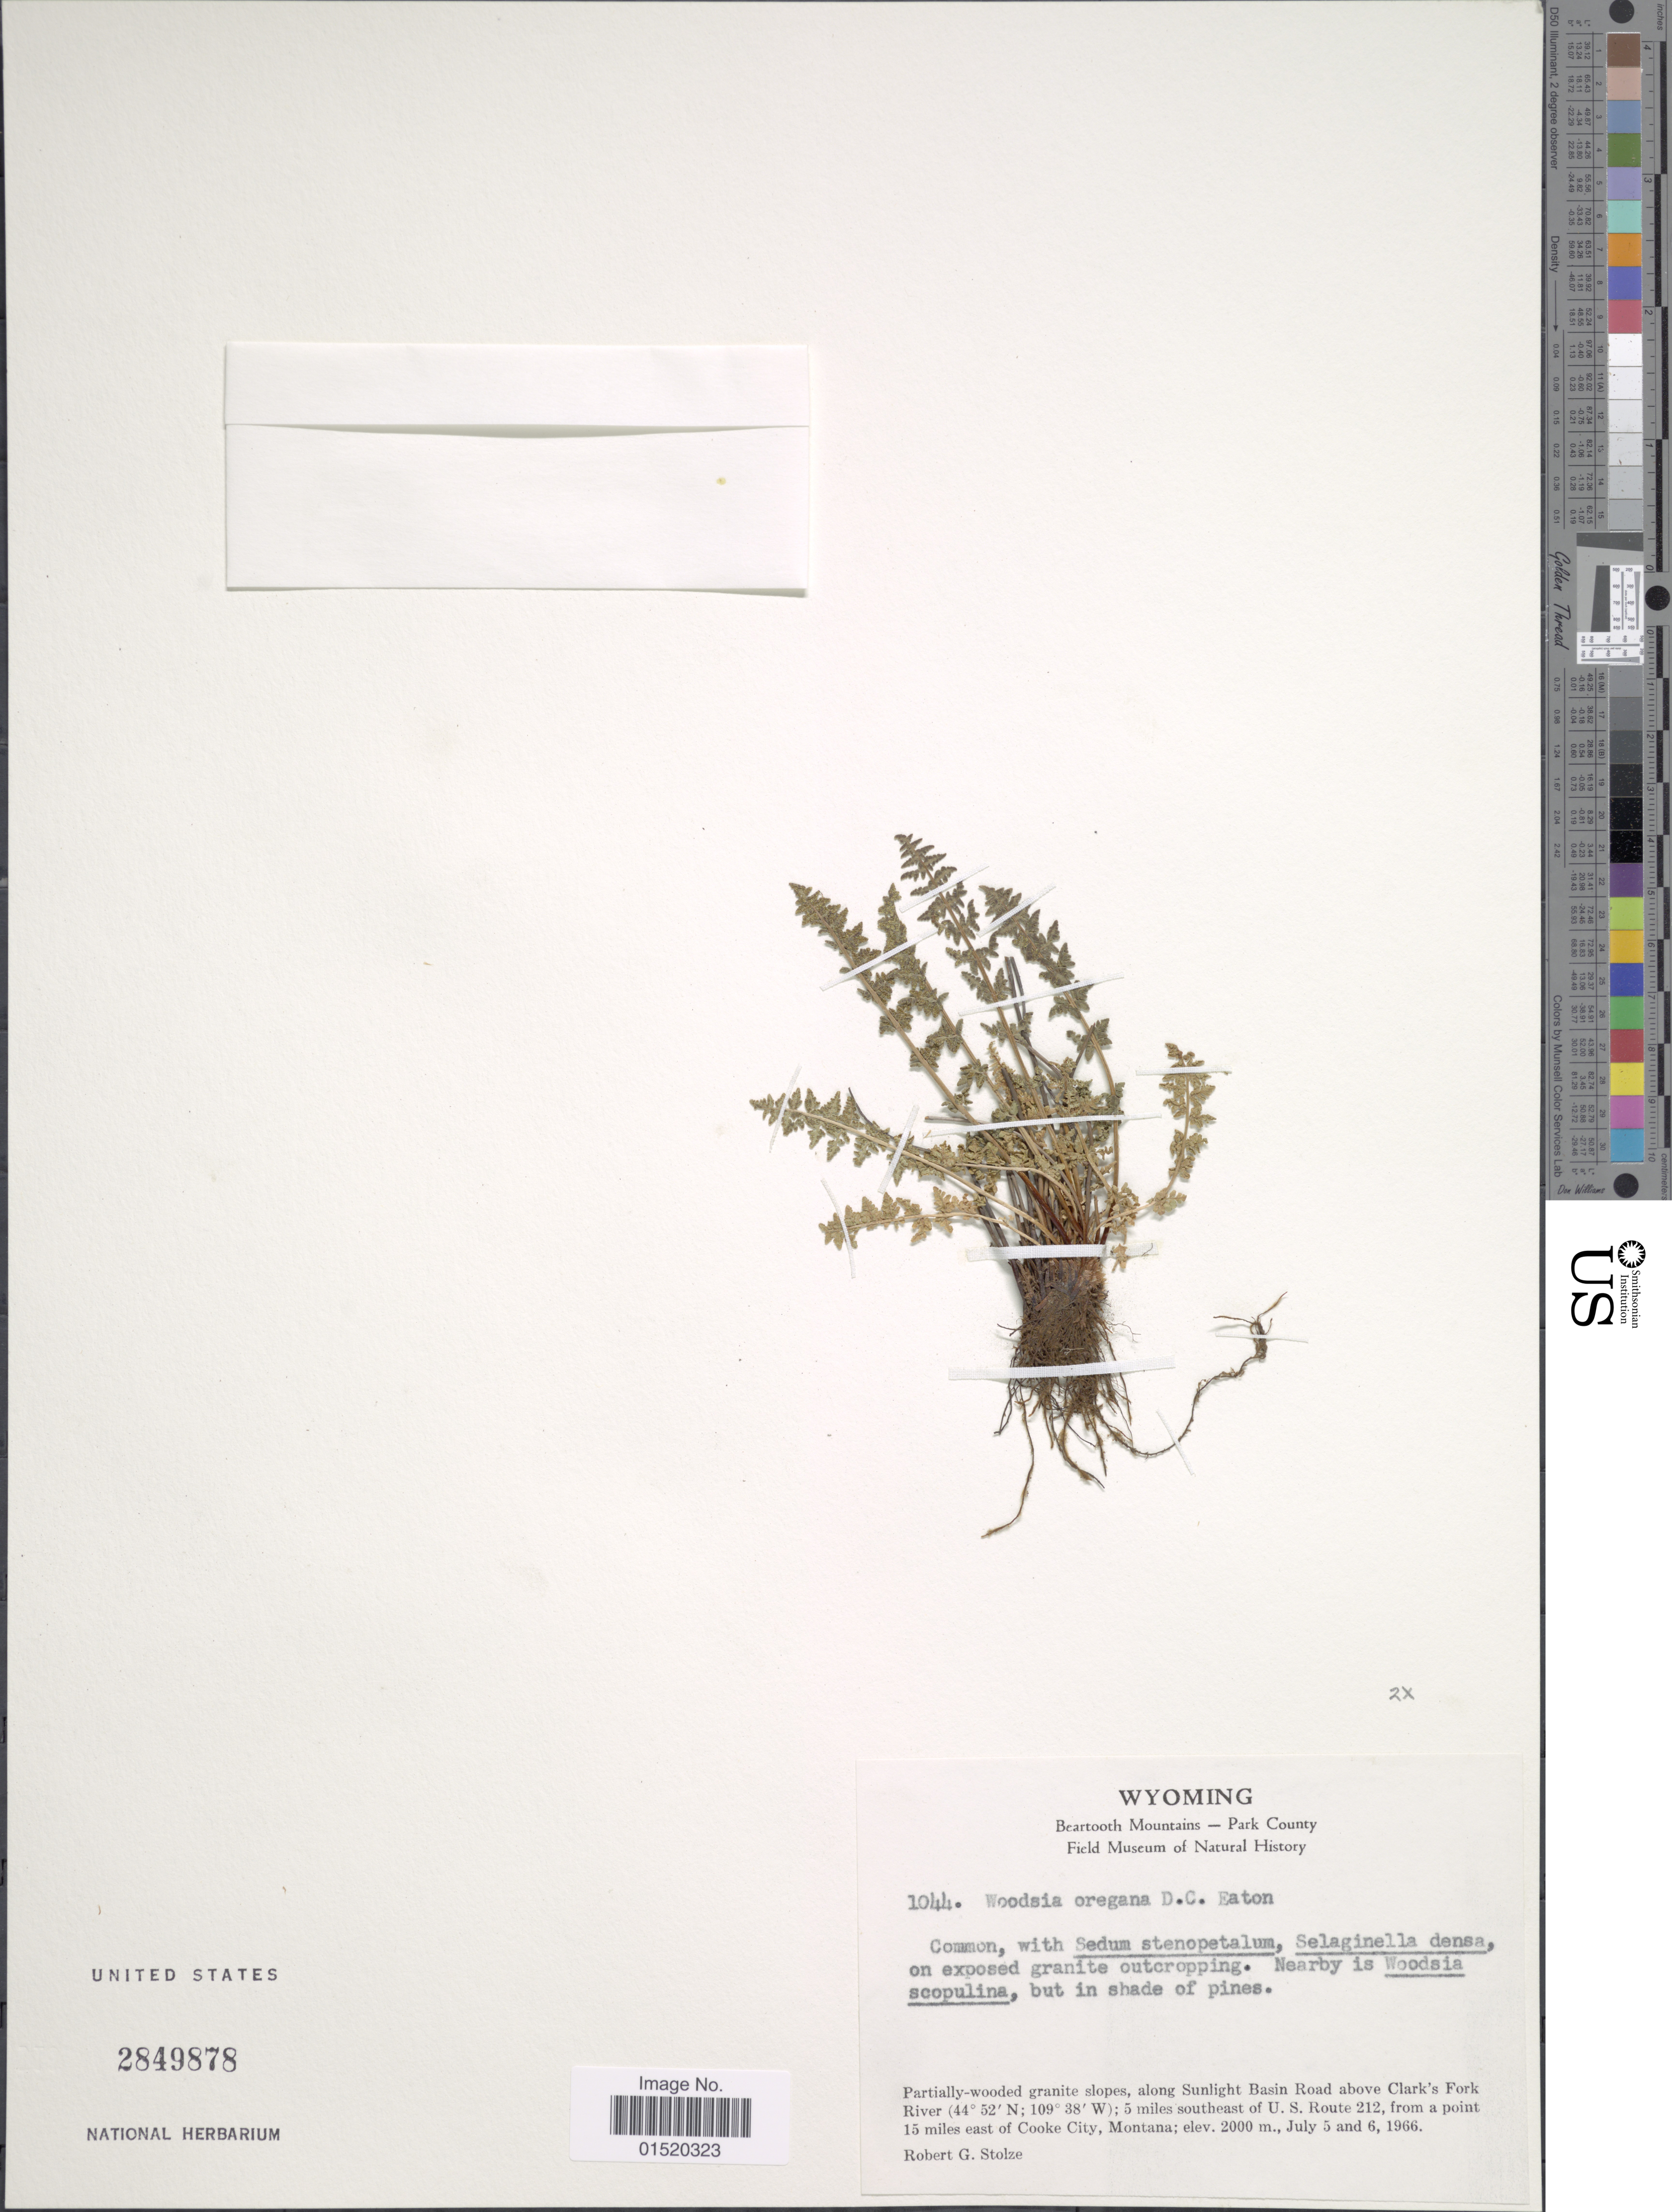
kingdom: Plantae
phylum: Tracheophyta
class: Polypodiopsida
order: Polypodiales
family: Woodsiaceae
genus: Woodsia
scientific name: Woodsia oregana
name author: D.C. Eaton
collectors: R. G. Stolze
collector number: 1044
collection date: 1966-07-05/1966-07-06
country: United States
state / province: Montana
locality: Wyoming, Along Sunlight Basin Road above Clark's Fork River; 5 miles southeast of U.S. Route 212, from a point 15 miles east of cooke City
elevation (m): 2000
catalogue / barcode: US 2849878